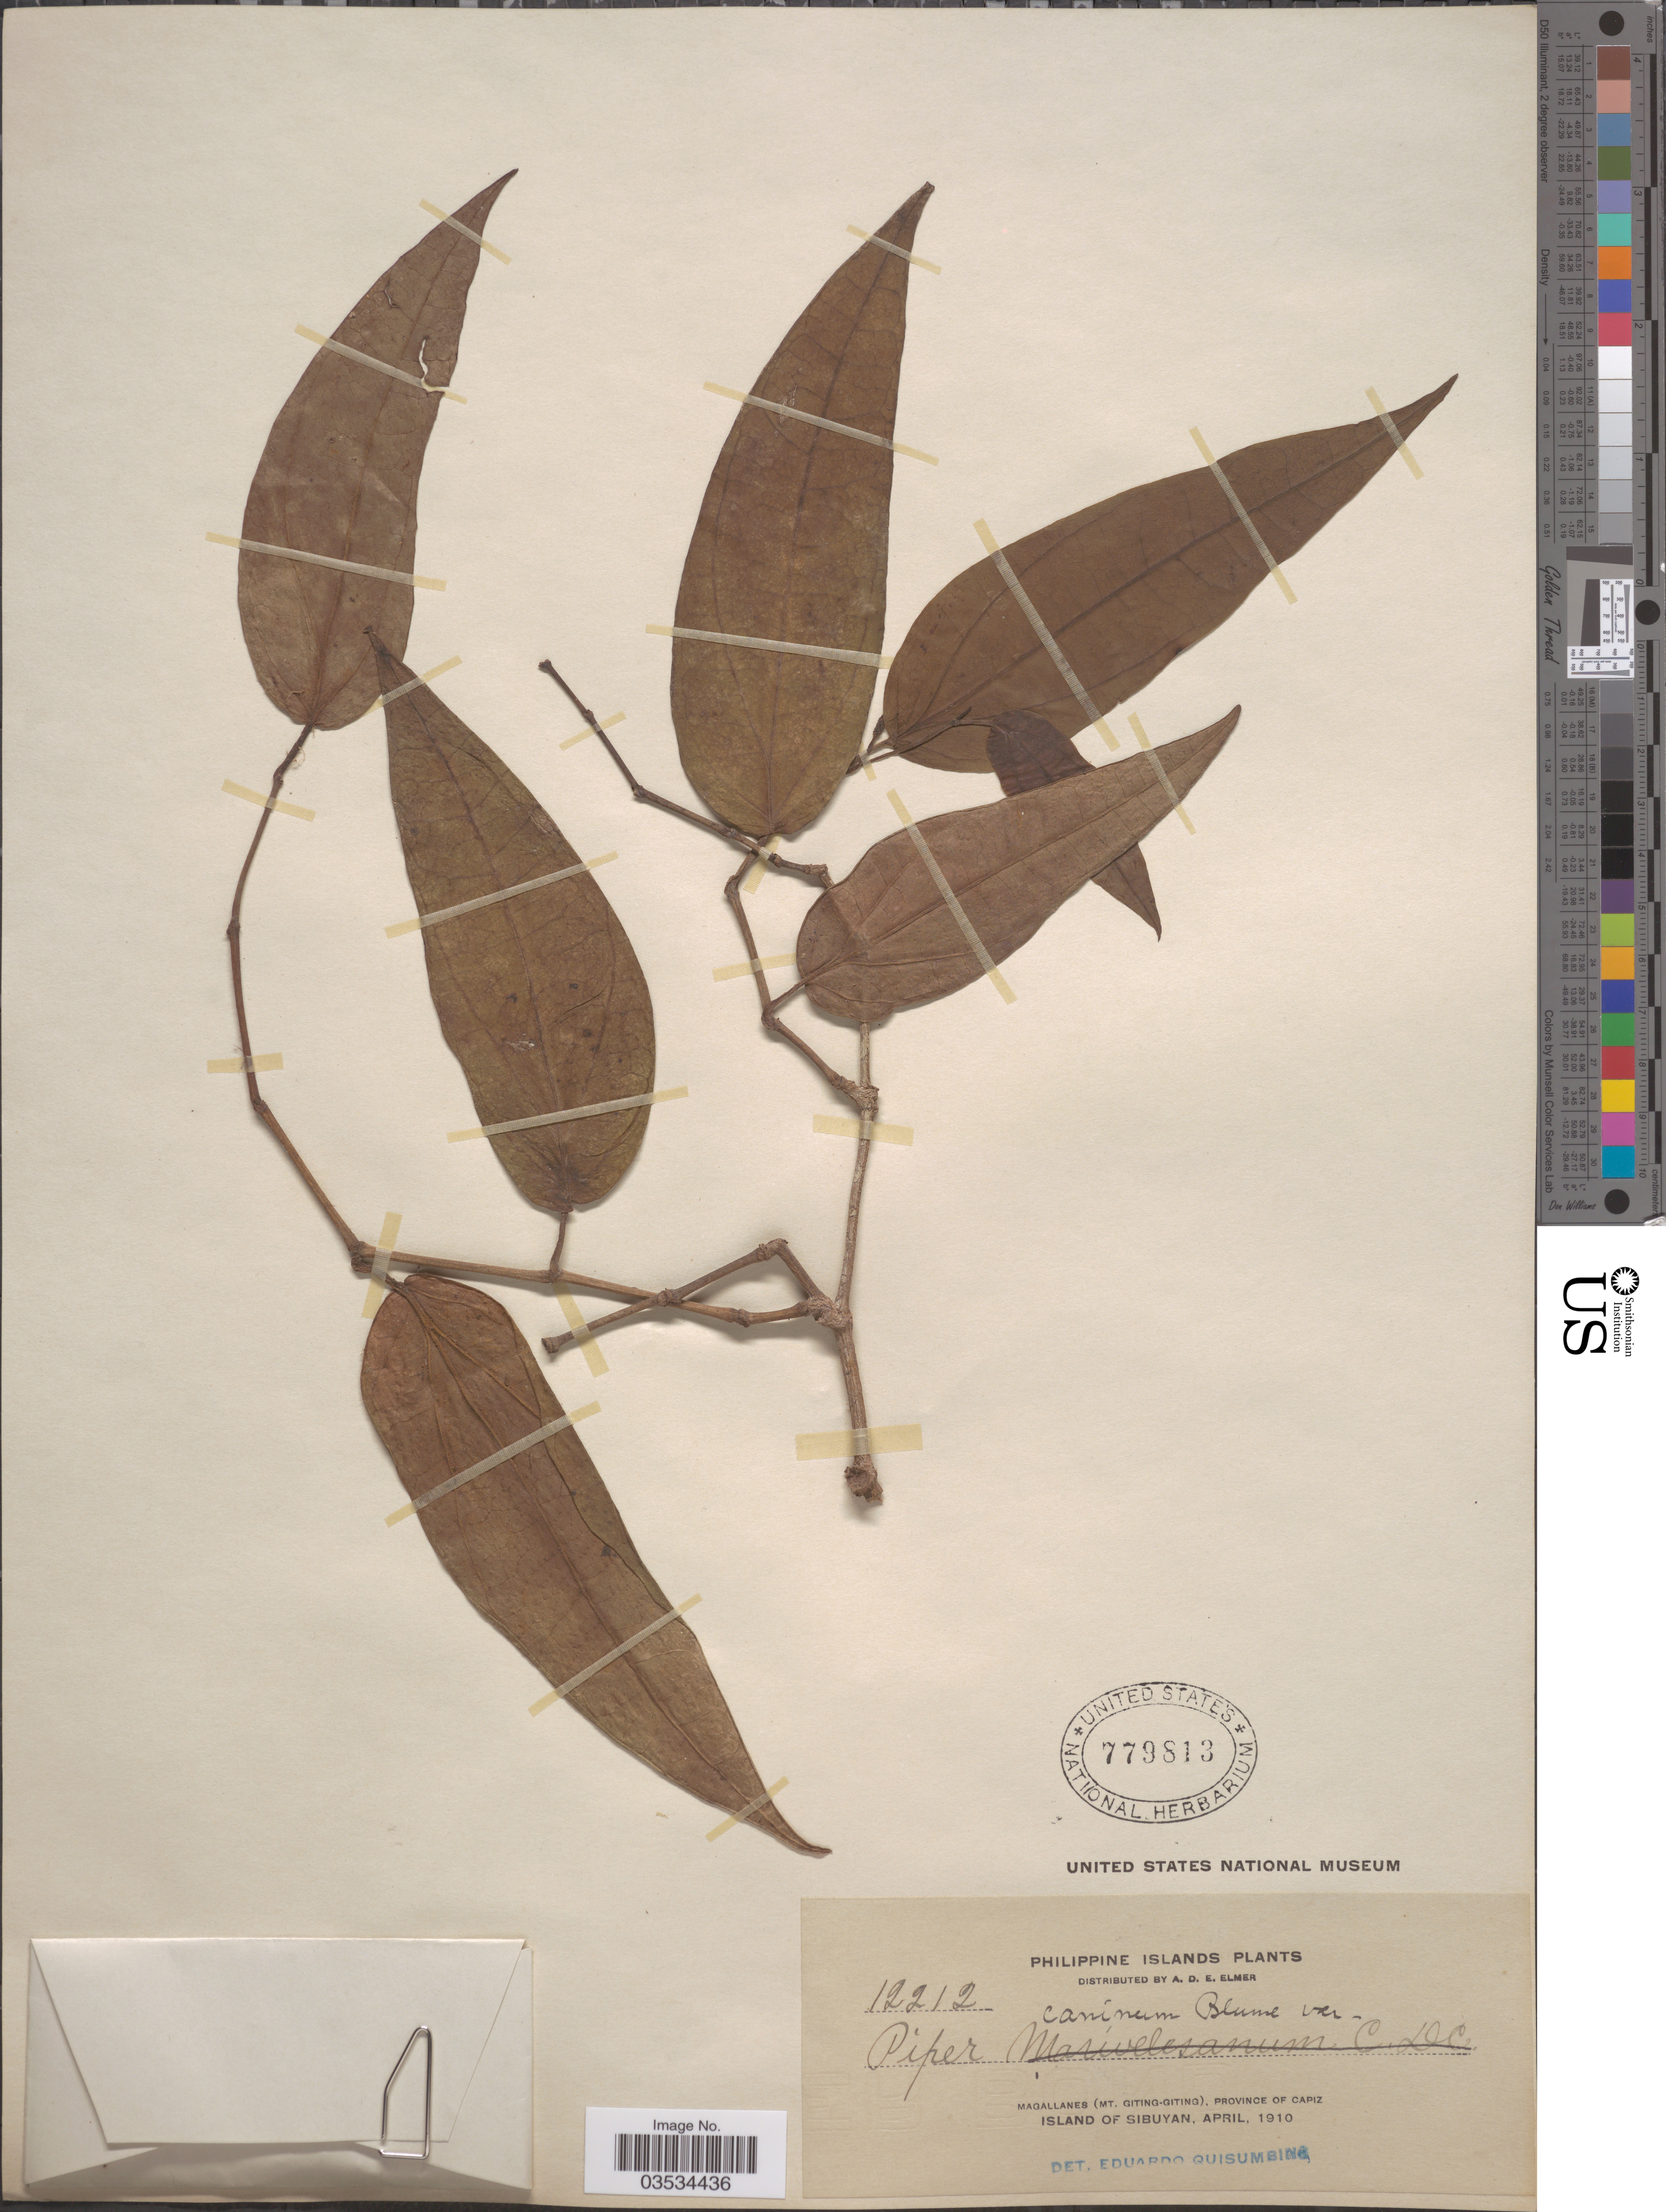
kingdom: Plantae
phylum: Tracheophyta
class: Magnoliopsida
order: Piperales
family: Piperaceae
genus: Piper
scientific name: Piper caninum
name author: Blume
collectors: A. D. E. Elmer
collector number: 12212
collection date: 1910-04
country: Philippines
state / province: Western Visayas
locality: Philippine Islands. Magallanes (Mt. Giting-giting), Province of Capiz. Island of Sibuyan.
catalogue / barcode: US 779813